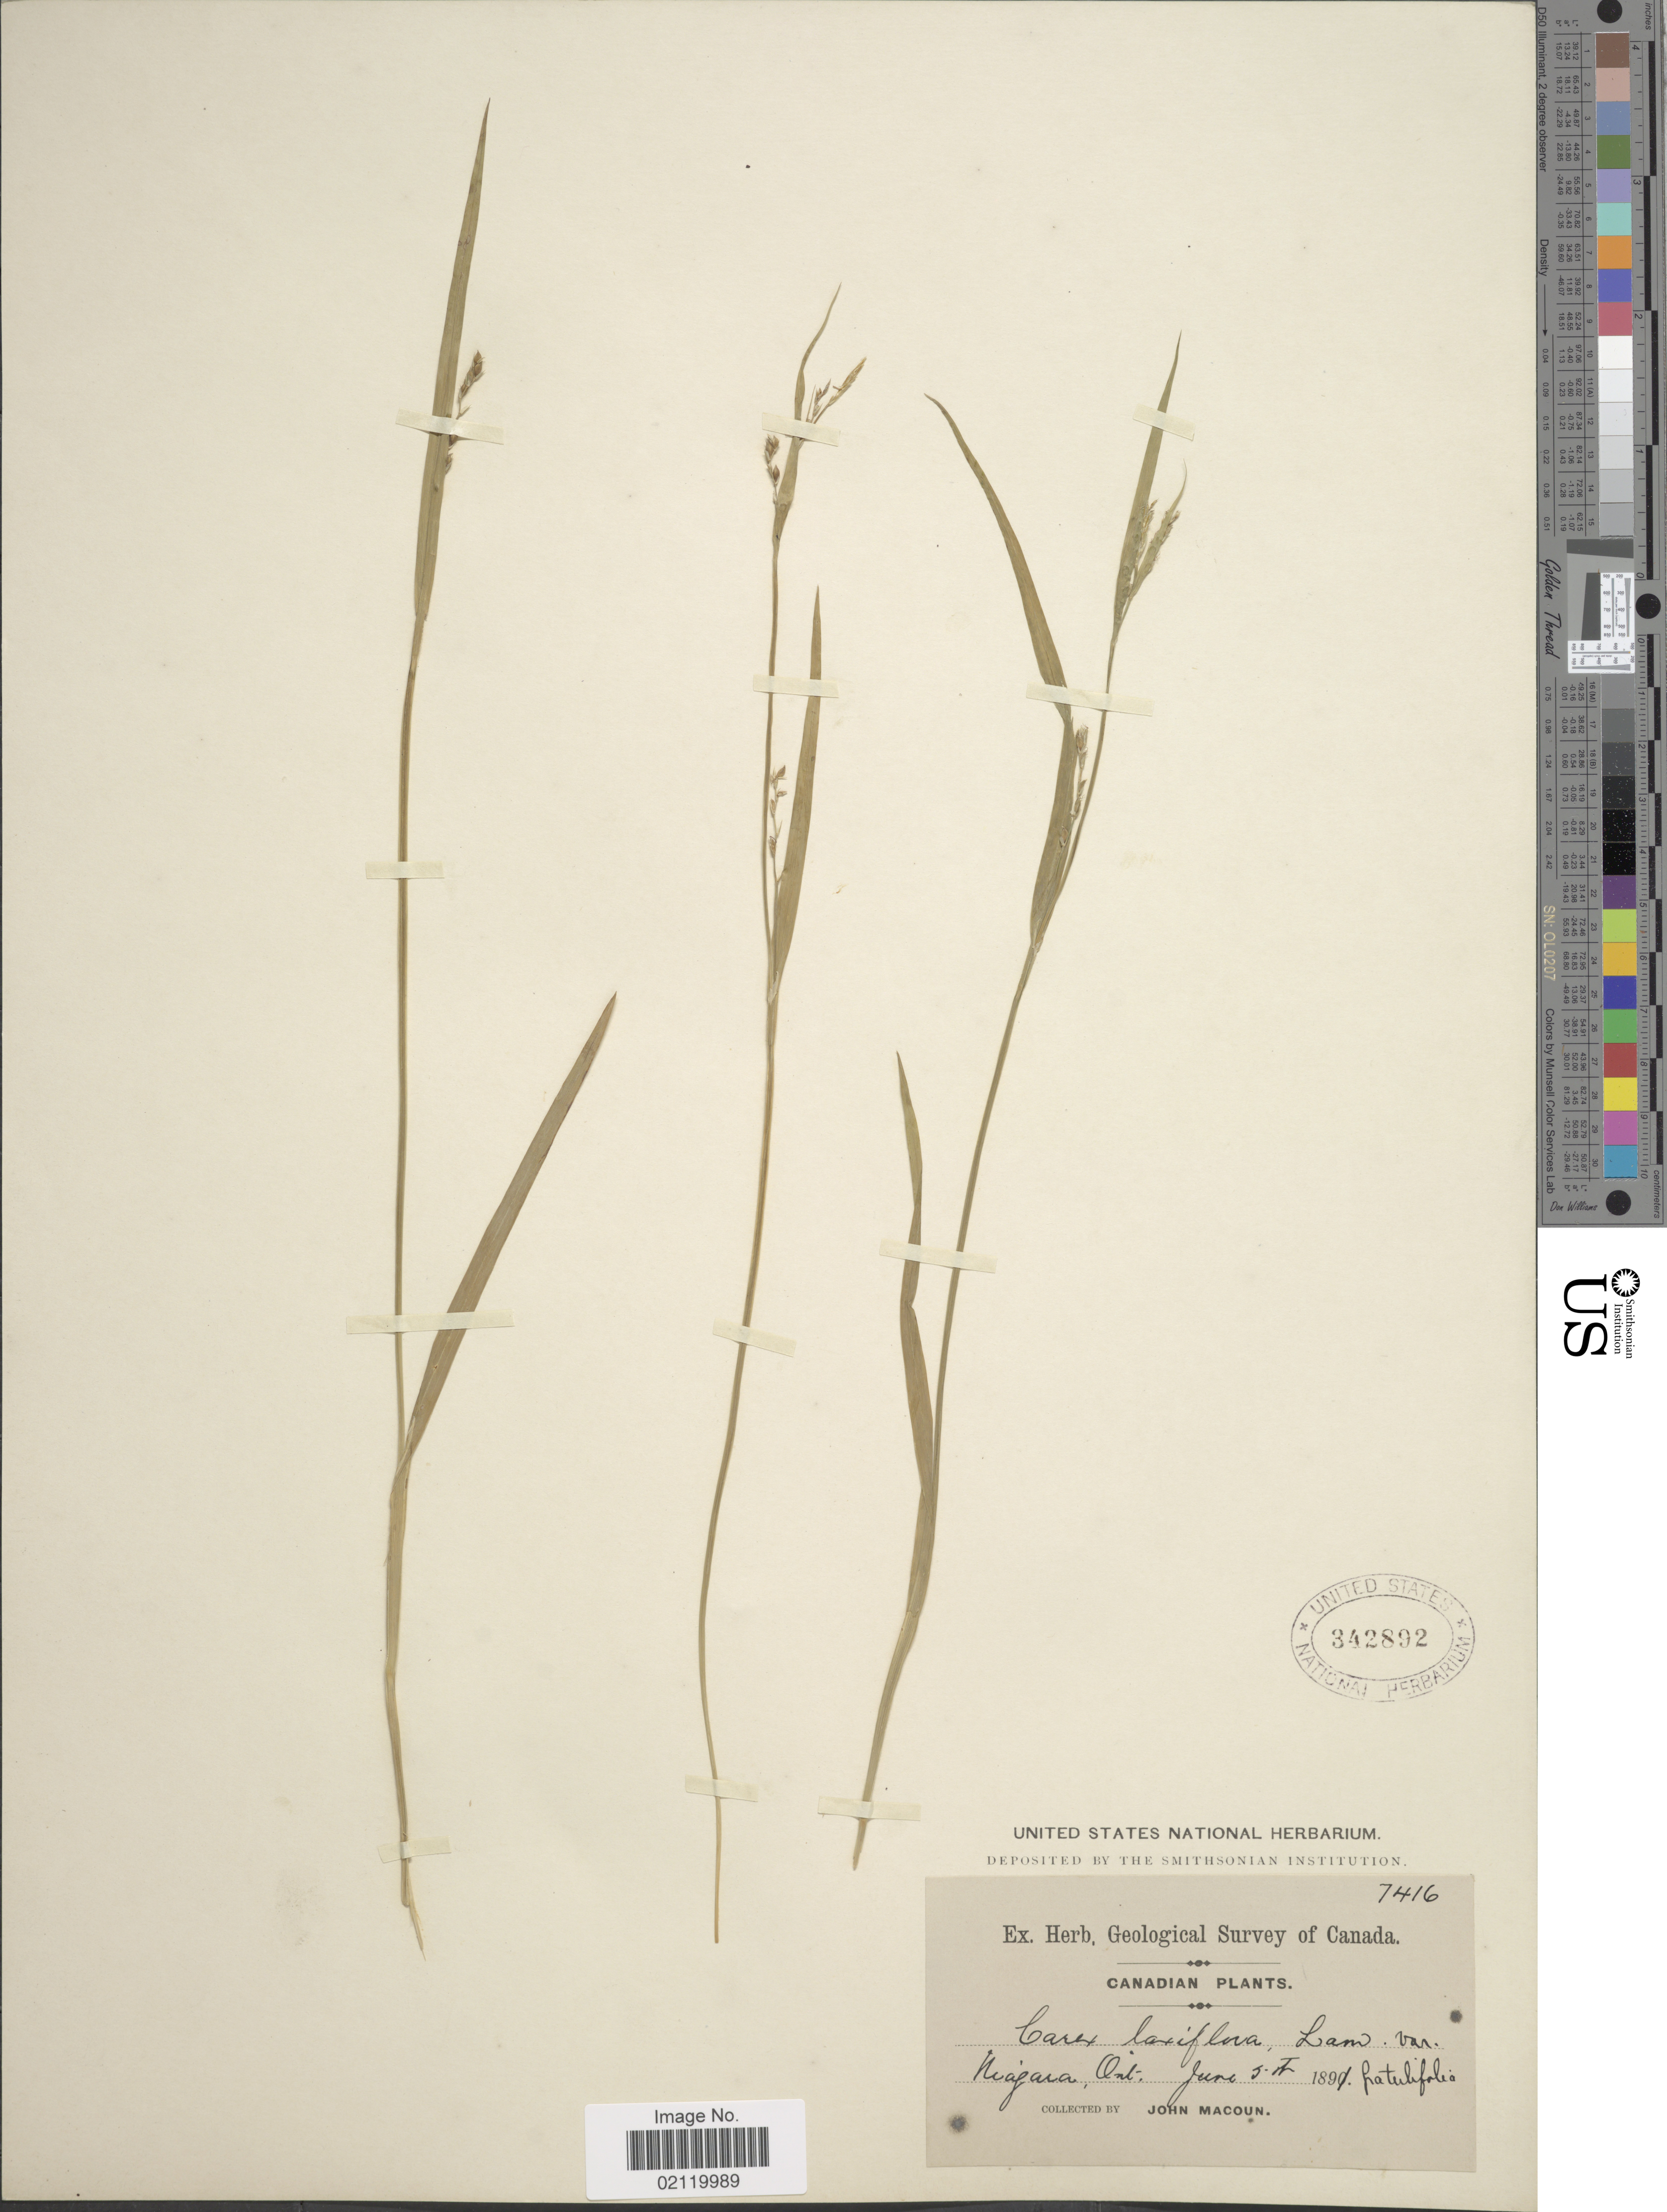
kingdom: Plantae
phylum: Tracheophyta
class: Liliopsida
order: Poales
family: Cyperaceae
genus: Carex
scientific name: Carex laxiflora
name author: Lam.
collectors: J. Macoun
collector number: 7416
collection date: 1891-06-05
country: Canada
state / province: Ontario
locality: Niagara, Ont.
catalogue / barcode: US 342892